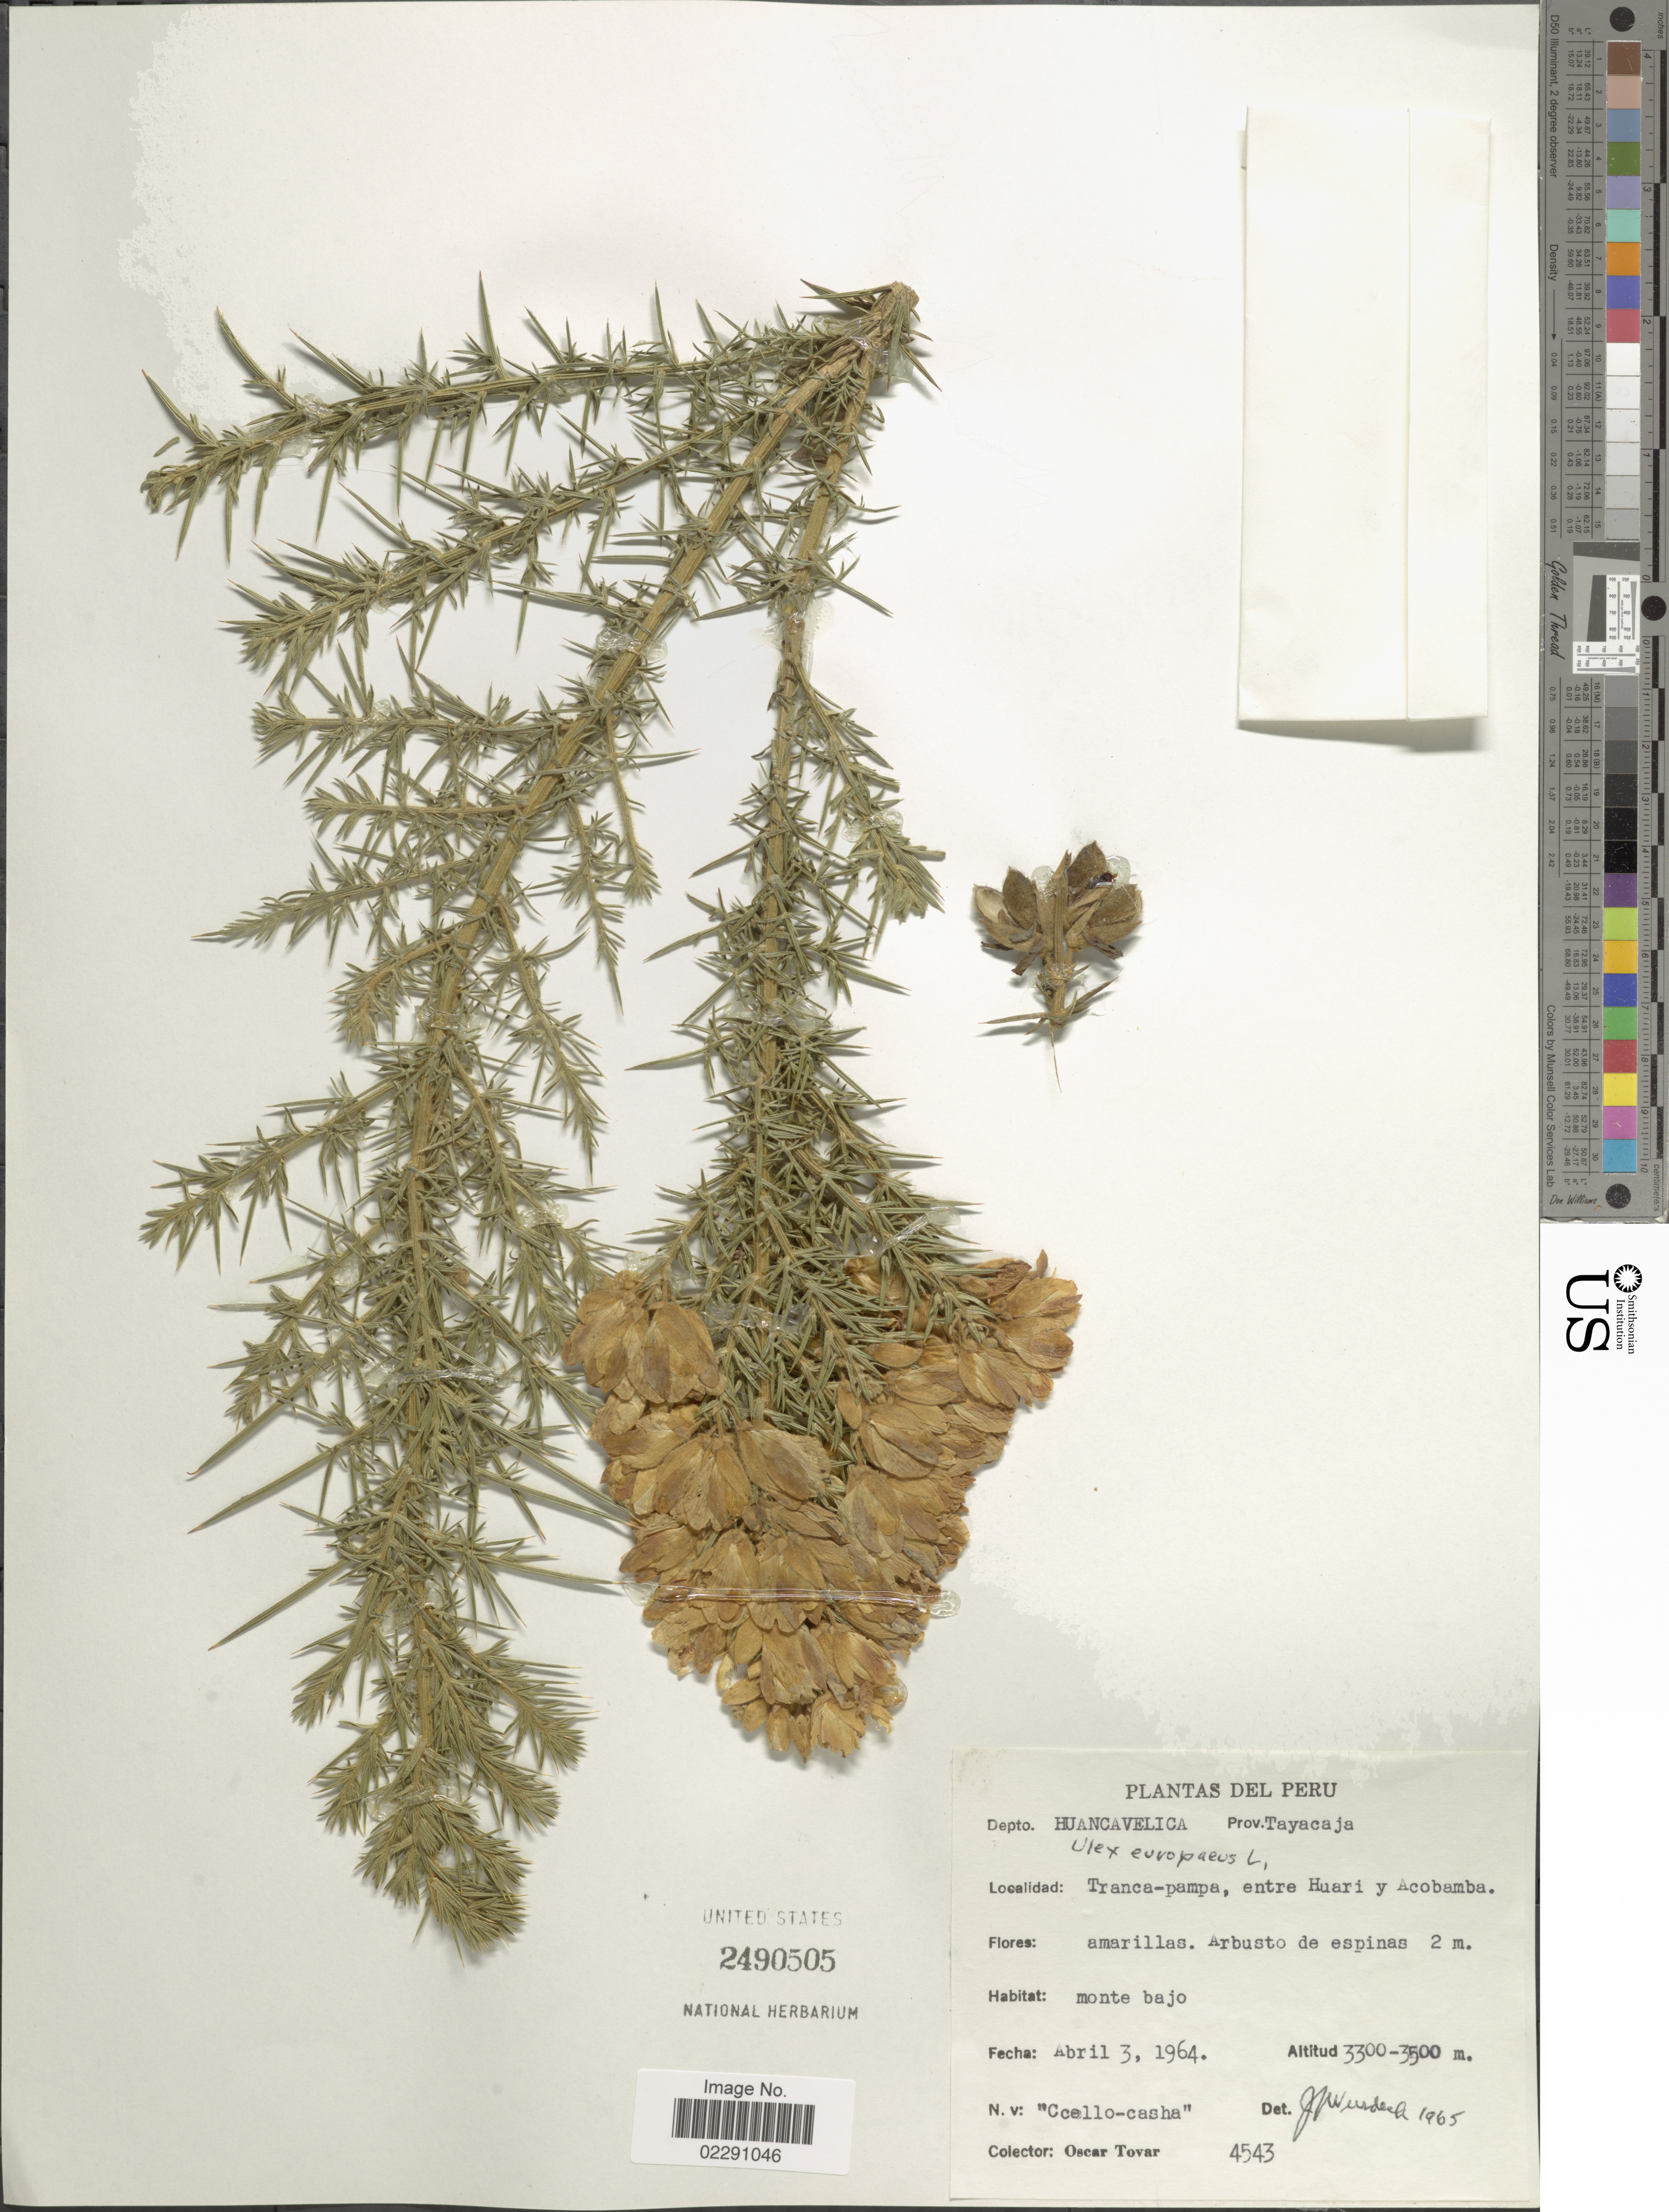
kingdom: Plantae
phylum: Tracheophyta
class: Magnoliopsida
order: Fabales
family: Fabaceae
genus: Ulex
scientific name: Ulex europaeus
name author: L.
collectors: Ó. Tovar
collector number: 4543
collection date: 1964-04-03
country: Peru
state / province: Huancavelica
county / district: Tayacaja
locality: Prov. Tayacaja, Tranca-pampa, entre Huari y Acobamba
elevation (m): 3300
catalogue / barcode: US 2490505